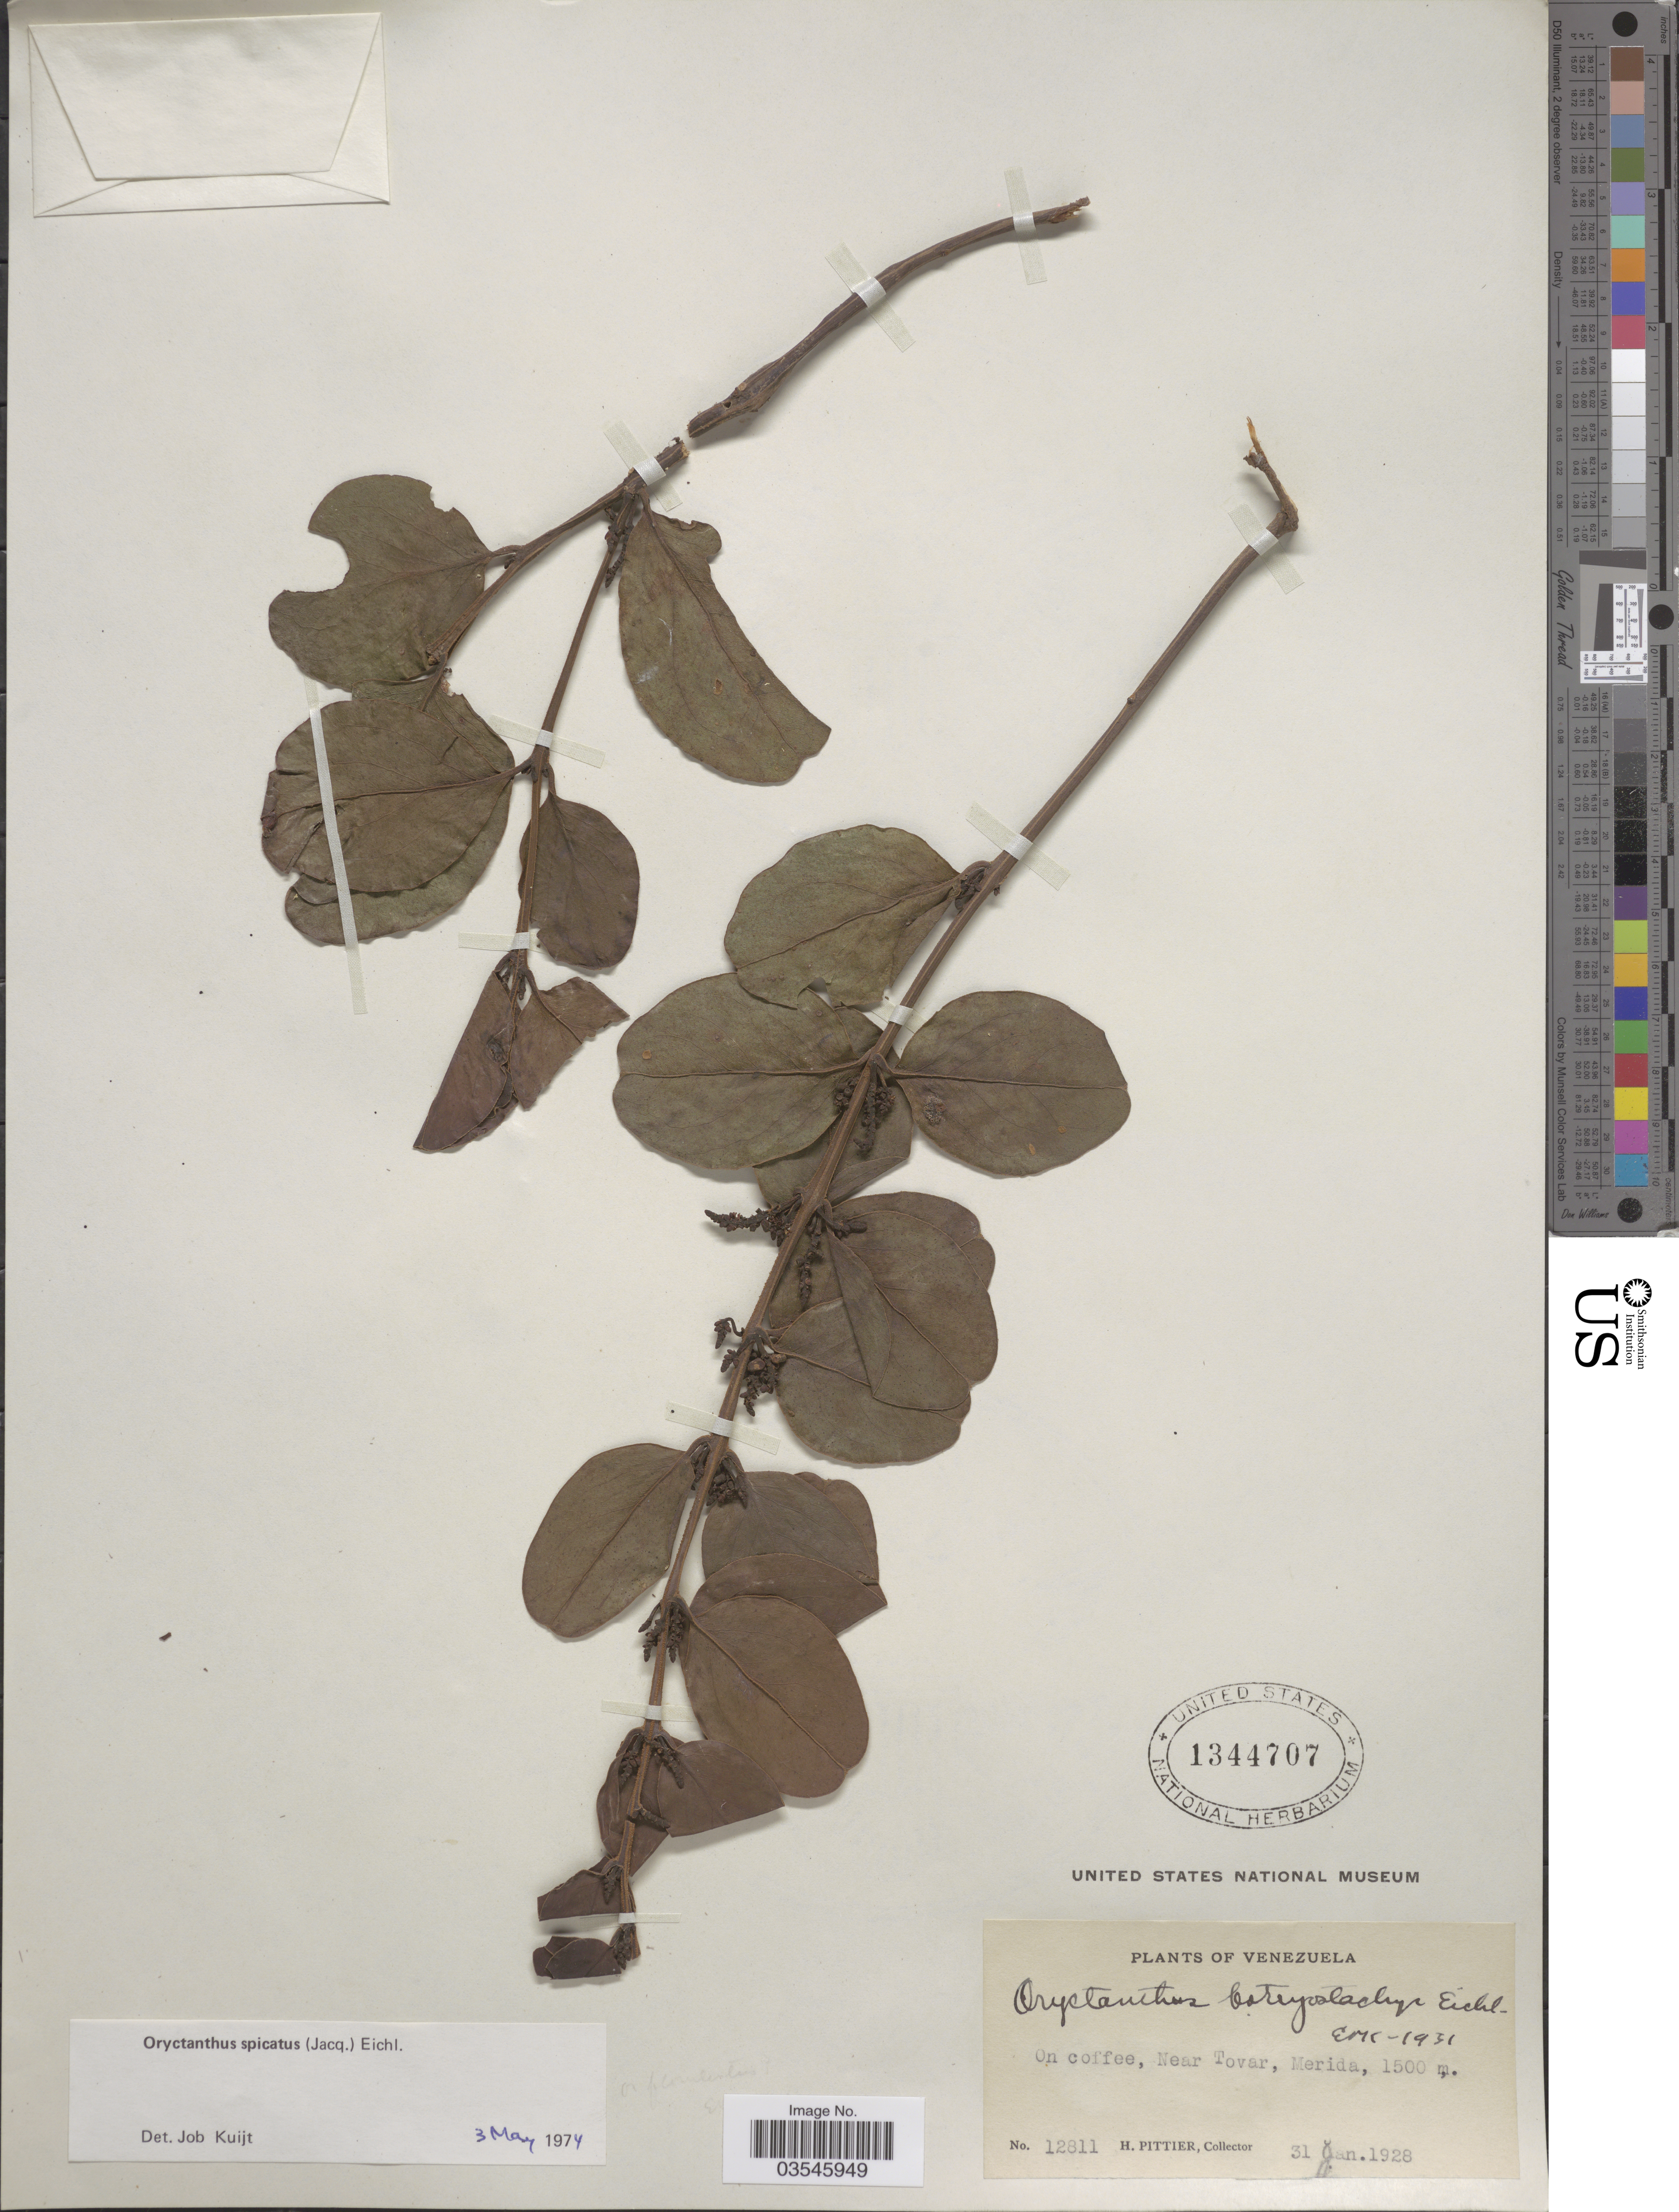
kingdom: Plantae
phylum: Tracheophyta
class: Magnoliopsida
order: Santalales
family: Loranthaceae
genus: Oryctanthus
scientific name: Oryctanthus spicatus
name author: (Jacq.) Eichler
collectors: H. F. Pittier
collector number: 12811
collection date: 1928-01-31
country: Venezuela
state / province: Mérida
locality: On coffee, Near Tovar.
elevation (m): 1500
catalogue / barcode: US 1344707